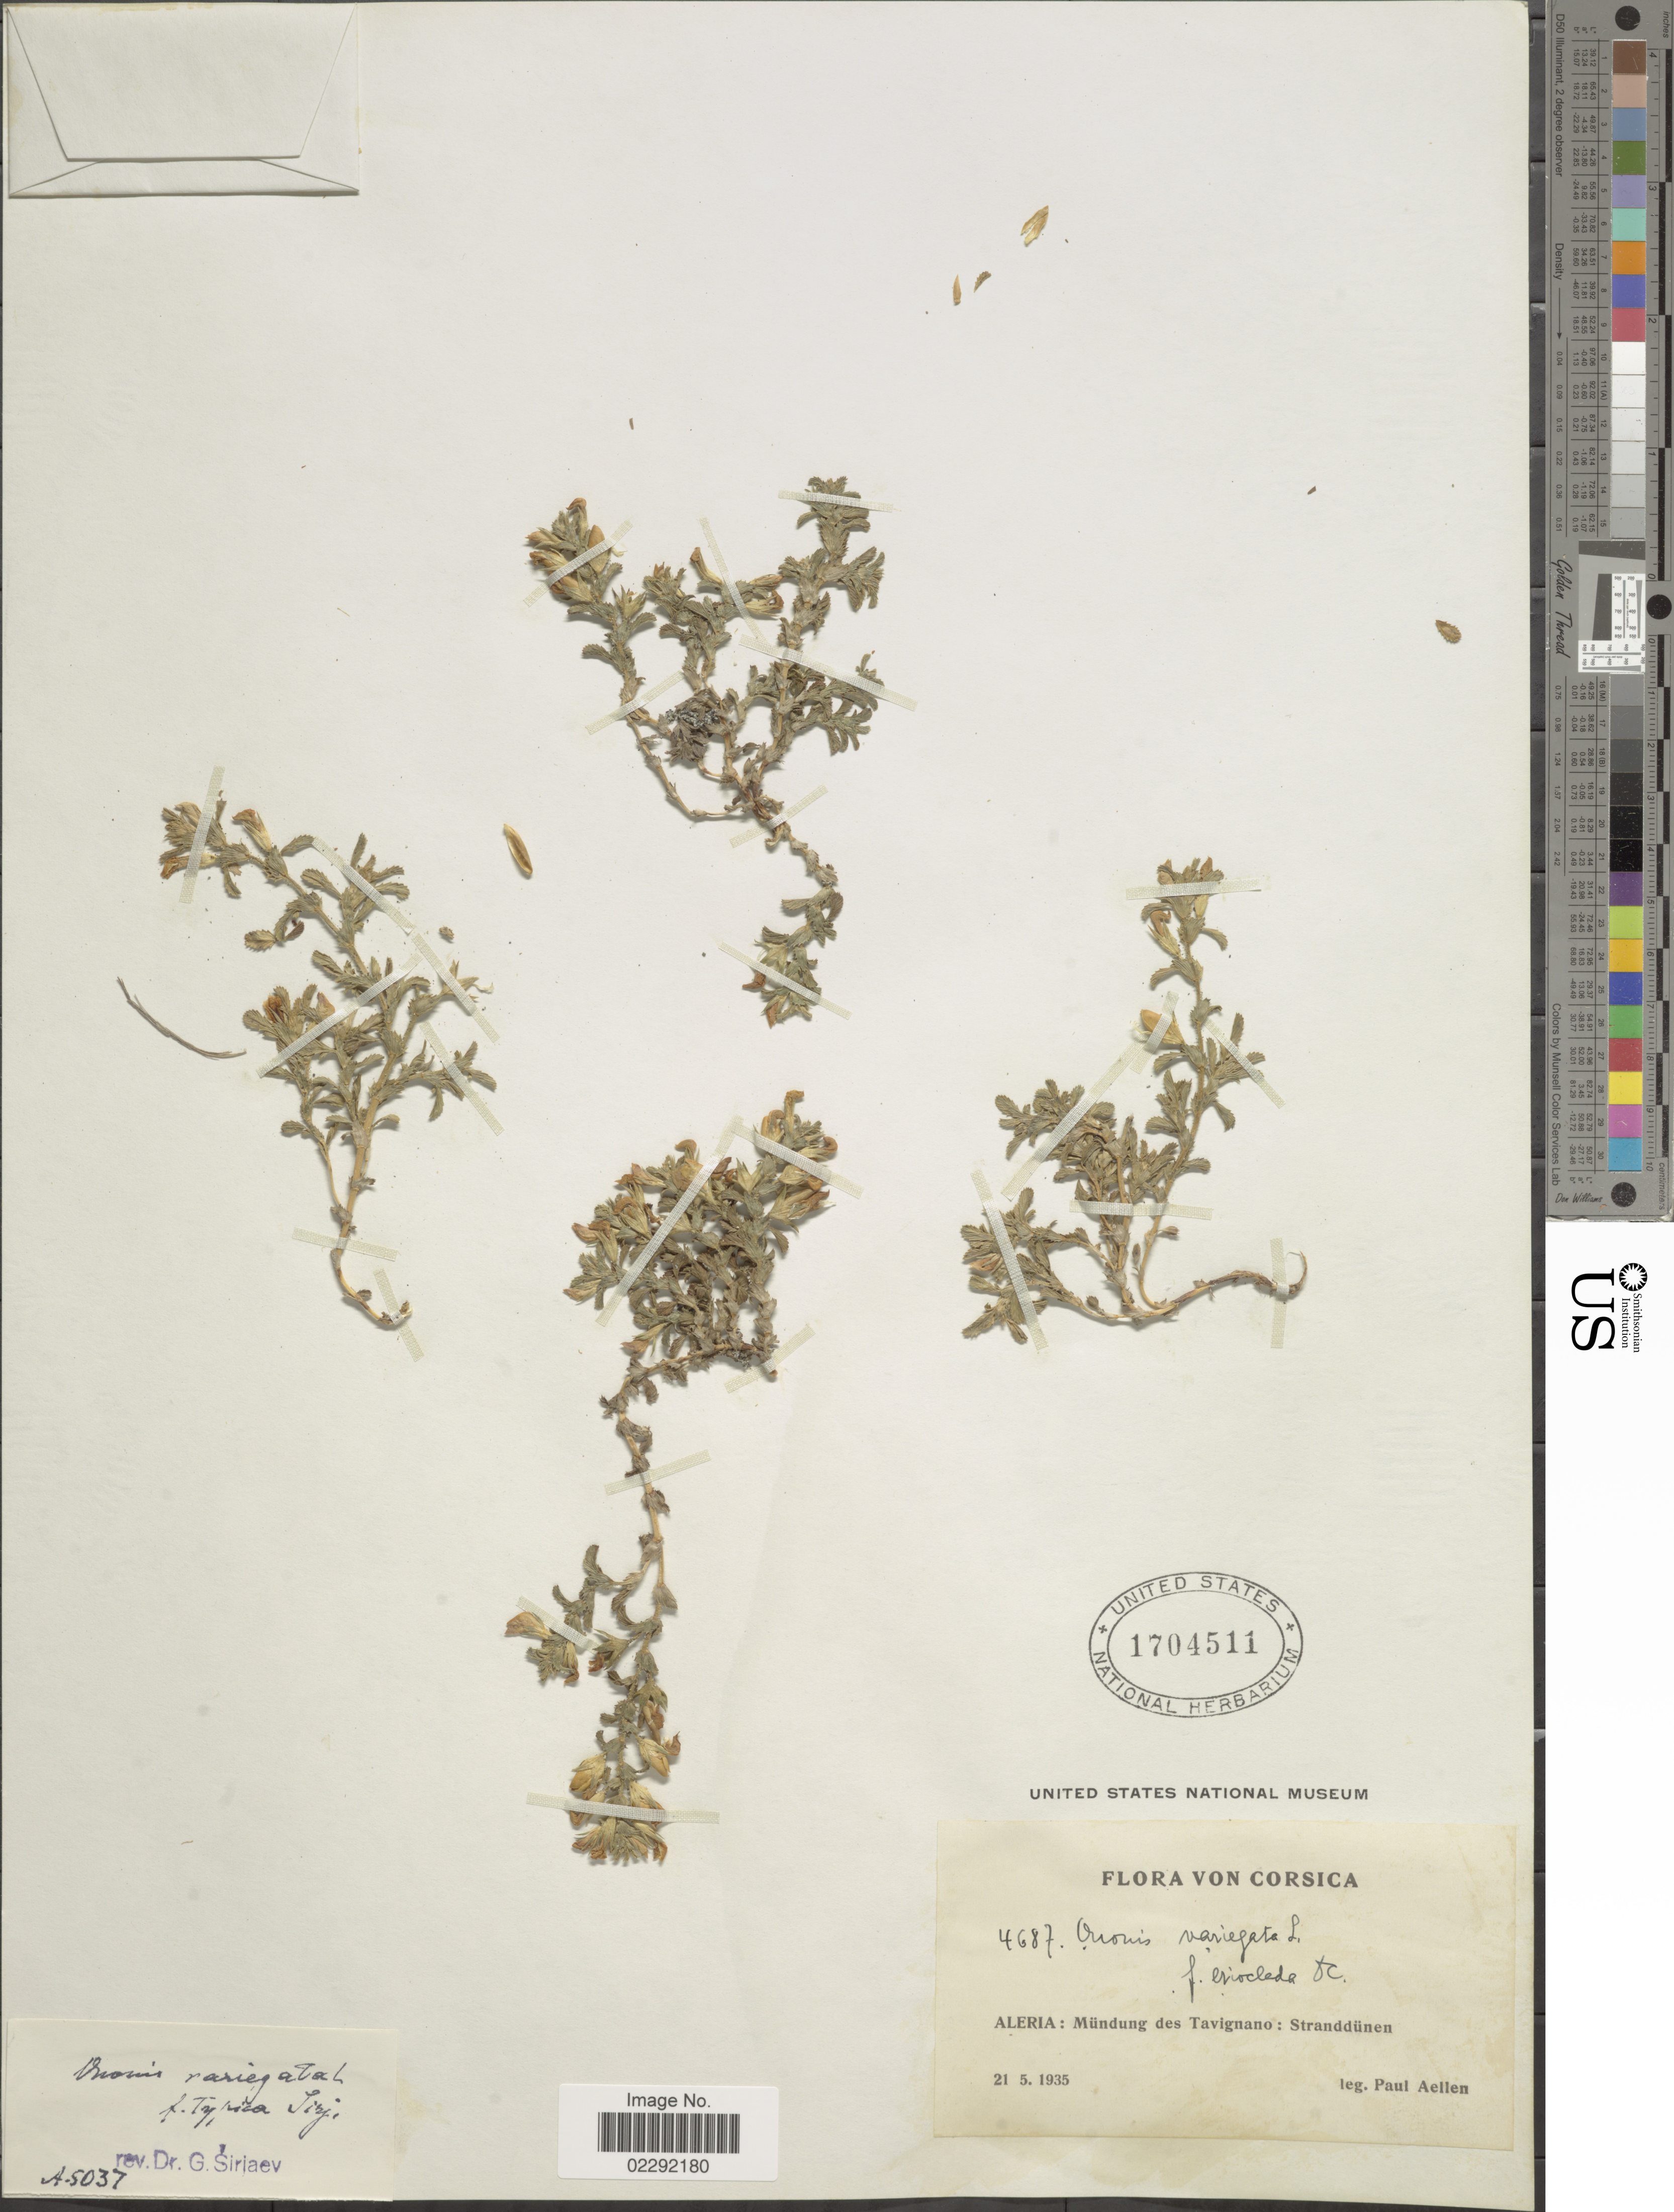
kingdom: Plantae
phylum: Tracheophyta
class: Magnoliopsida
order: Fabales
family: Fabaceae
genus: Ononis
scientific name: Ononis variegata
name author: L.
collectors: P. Aellen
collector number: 4687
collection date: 1935-05-21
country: France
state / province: Corsica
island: Corse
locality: Aleria: Mundung des Tavignano: Stranddunen.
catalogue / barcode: US 1704511